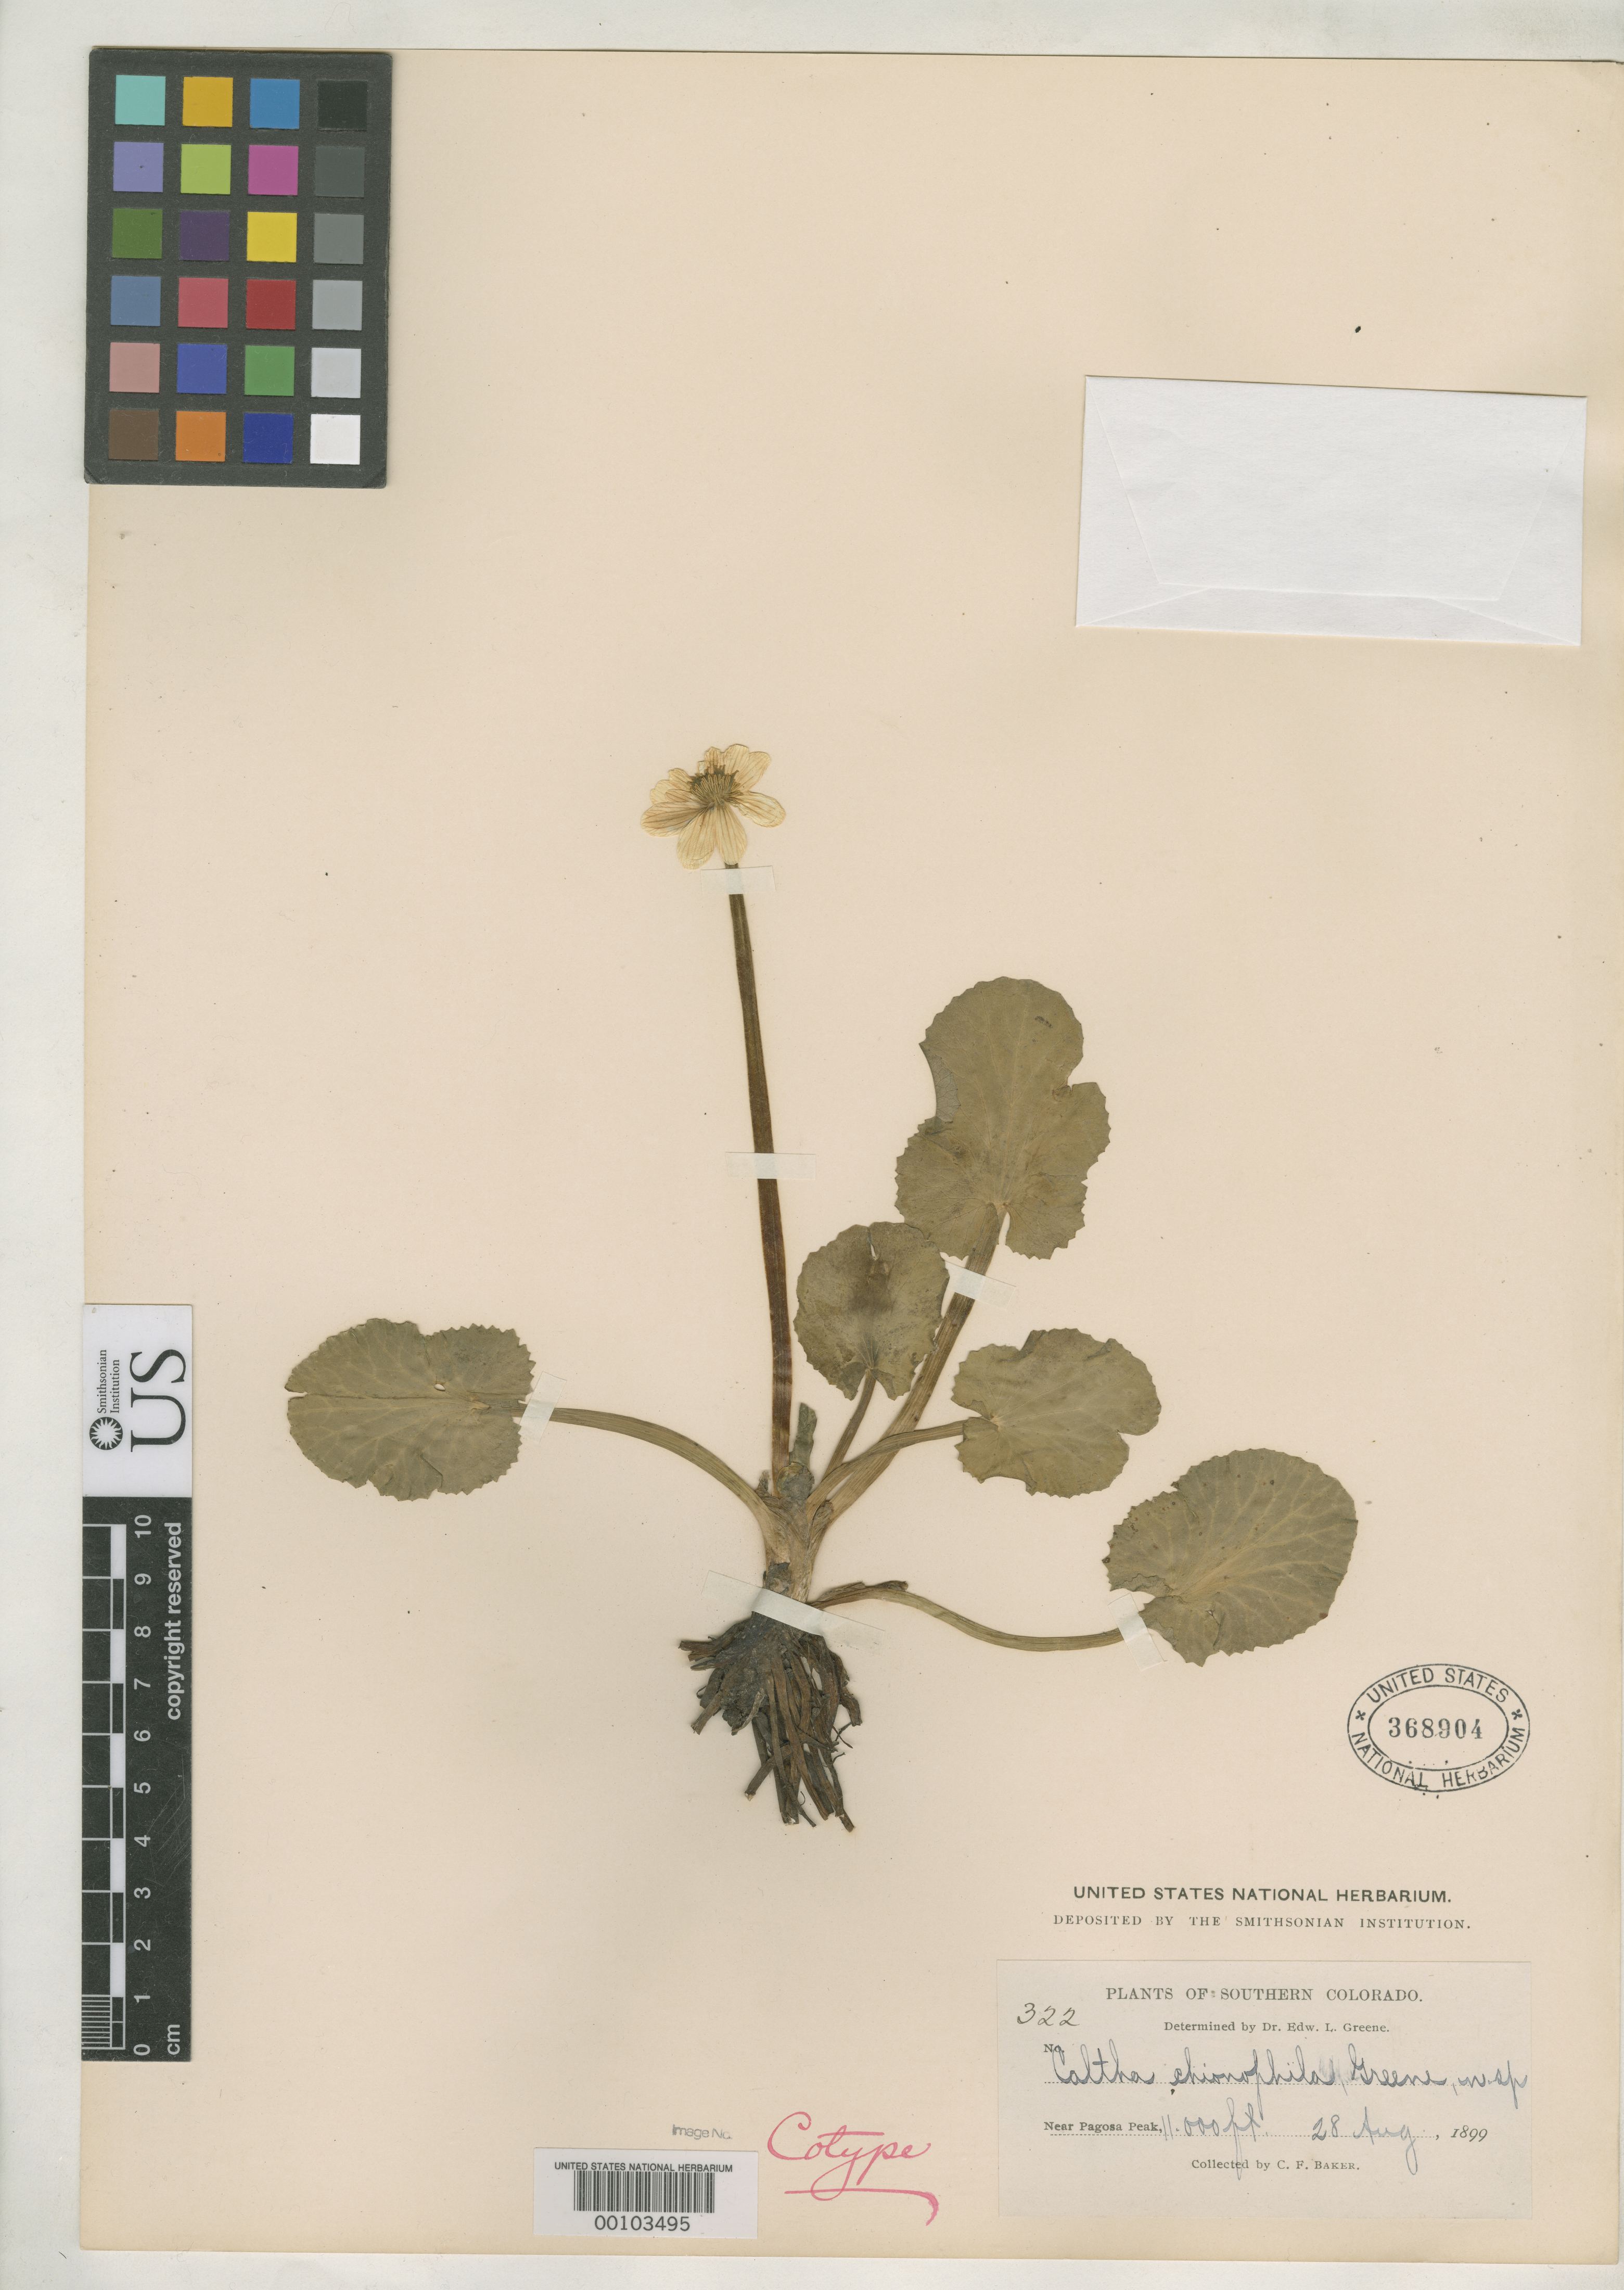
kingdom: Plantae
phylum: Tracheophyta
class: Magnoliopsida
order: Ranunculales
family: Ranunculaceae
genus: Caltha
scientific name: Caltha chionophila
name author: Greene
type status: Syntype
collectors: C. F. Baker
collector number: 322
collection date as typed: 28 Aug 1890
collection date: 1890-08-28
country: United States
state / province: Colorado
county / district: Mineral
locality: Pagosa Peak.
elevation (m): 3353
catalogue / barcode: US 368904